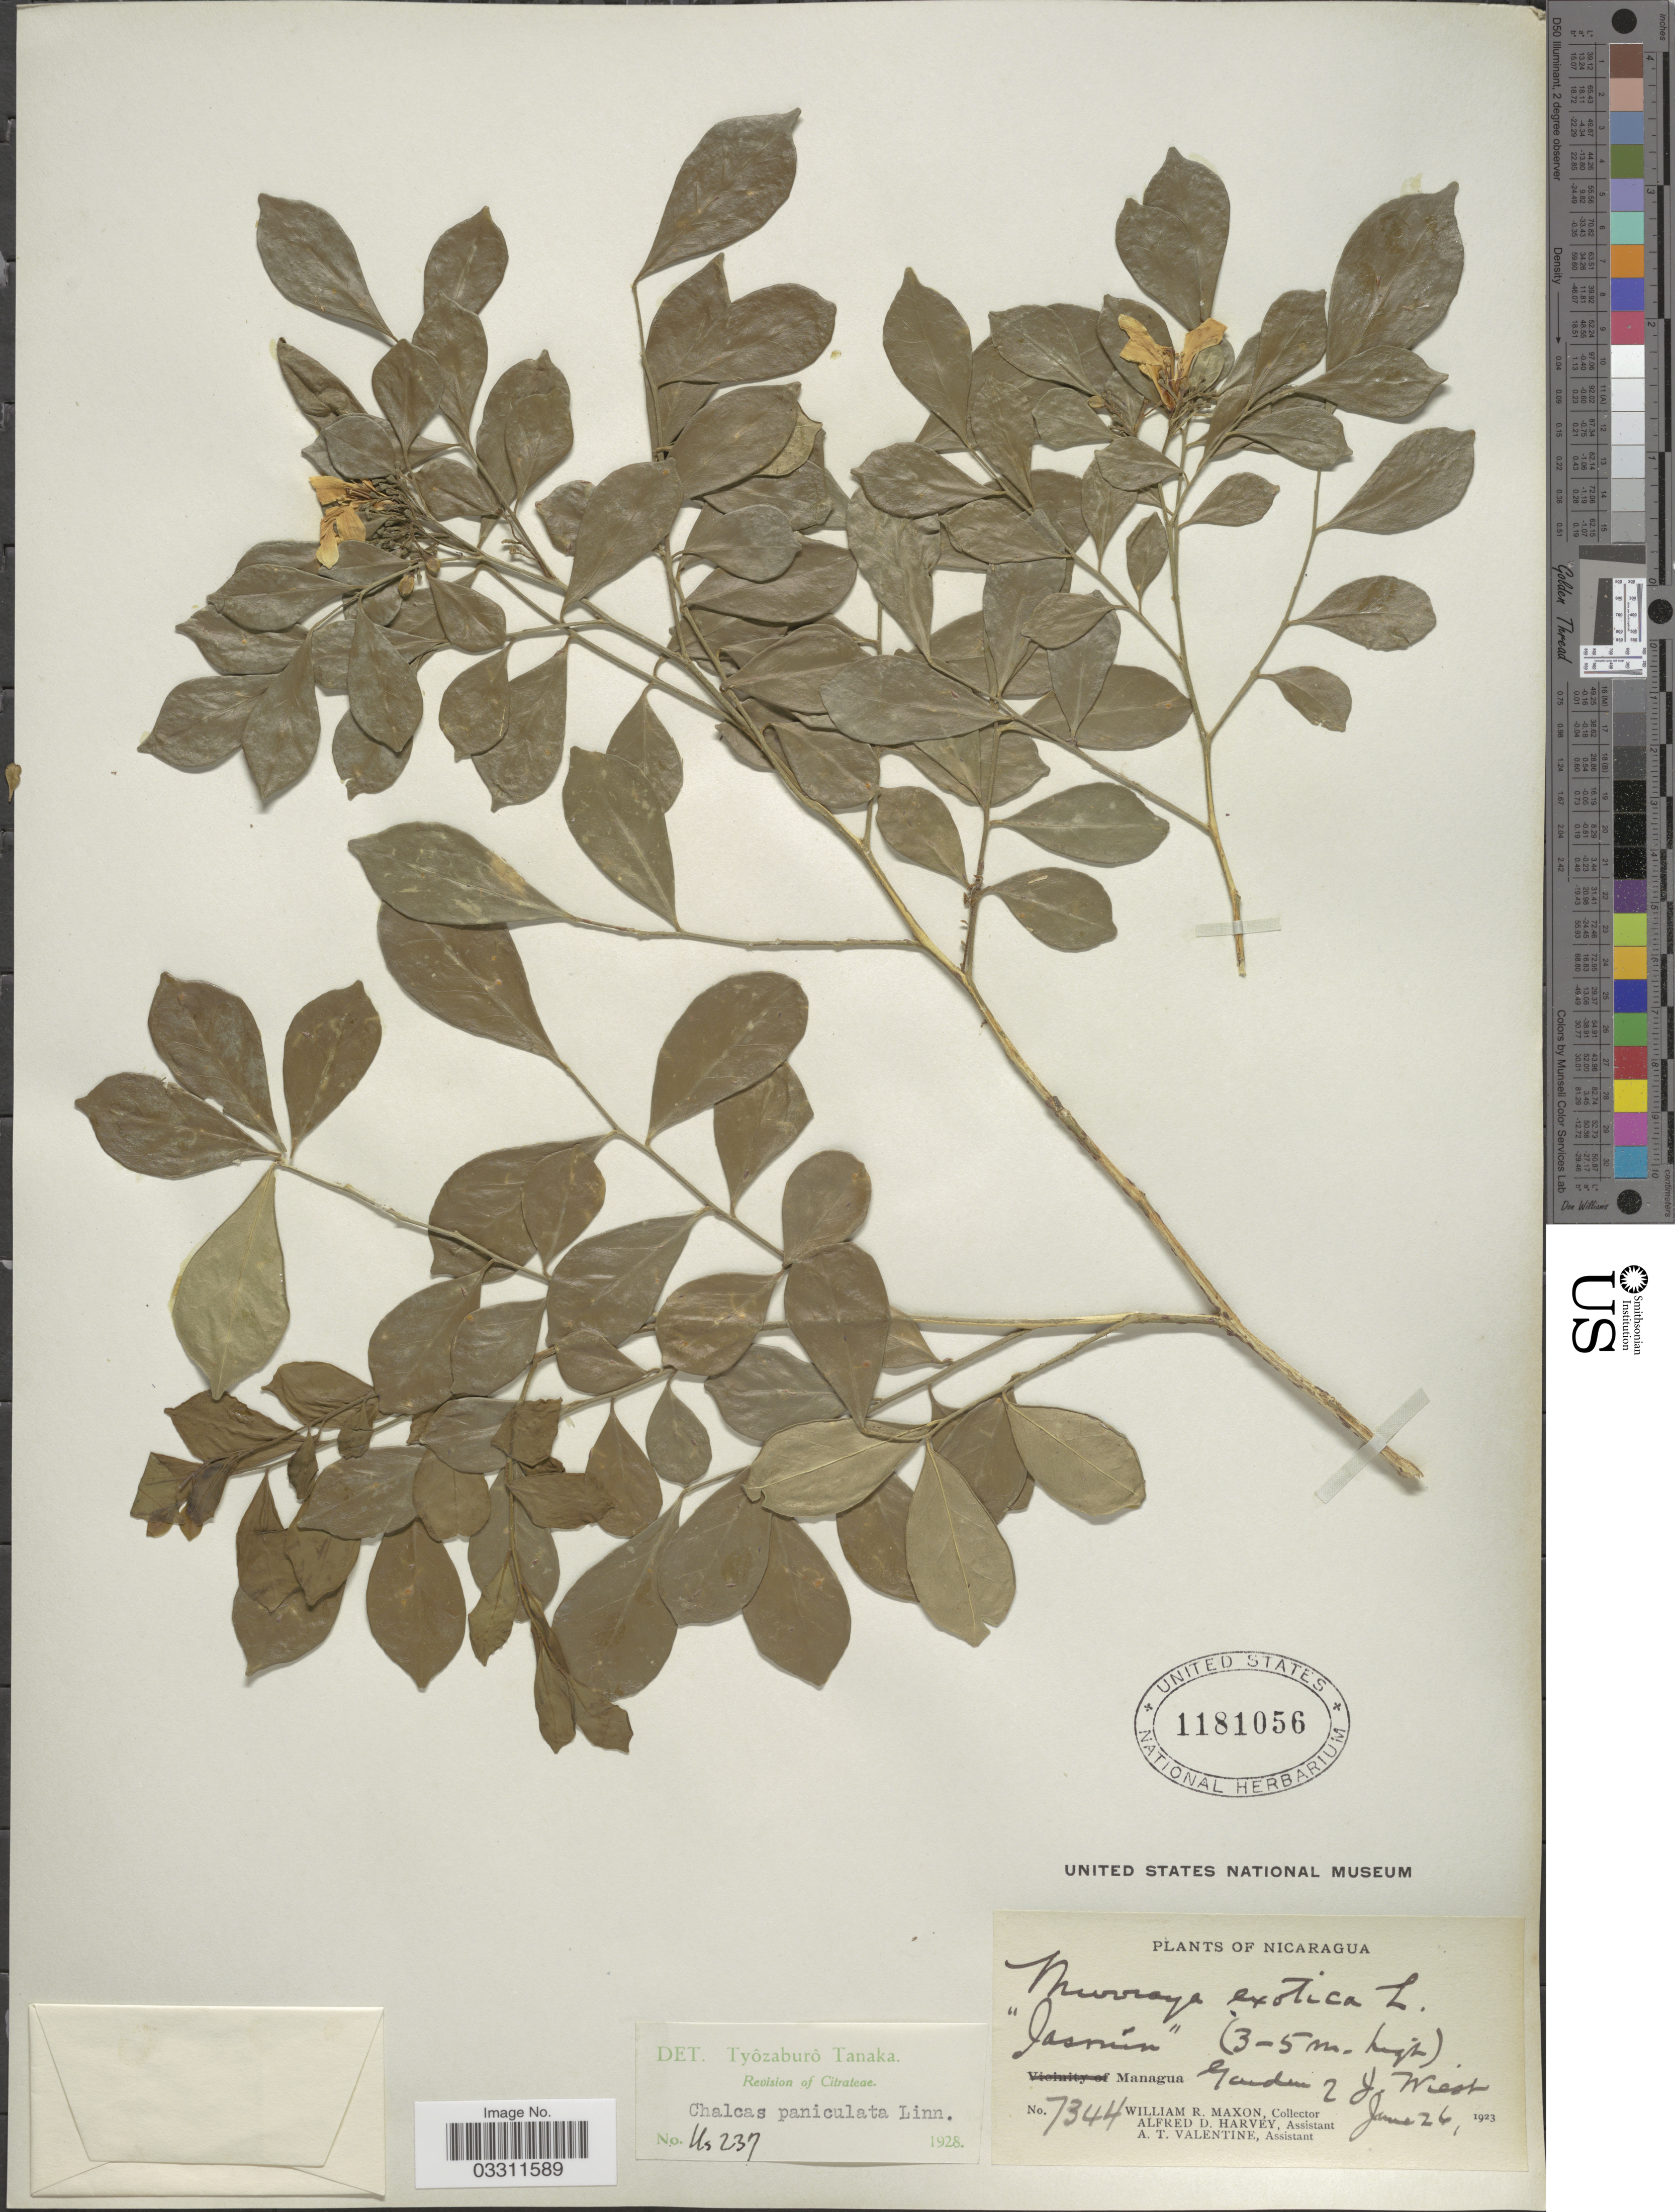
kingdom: Plantae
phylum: Tracheophyta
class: Magnoliopsida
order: Sapindales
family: Rutaceae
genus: Murraya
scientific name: Murraya paniculata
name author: (L.) Jack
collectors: W. R. Maxon, A. D. Harvey & A. Valentine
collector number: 7344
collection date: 1923-06-26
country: Nicaragua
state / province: Managua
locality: Garden of J. Wiest.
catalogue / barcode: US 1181056